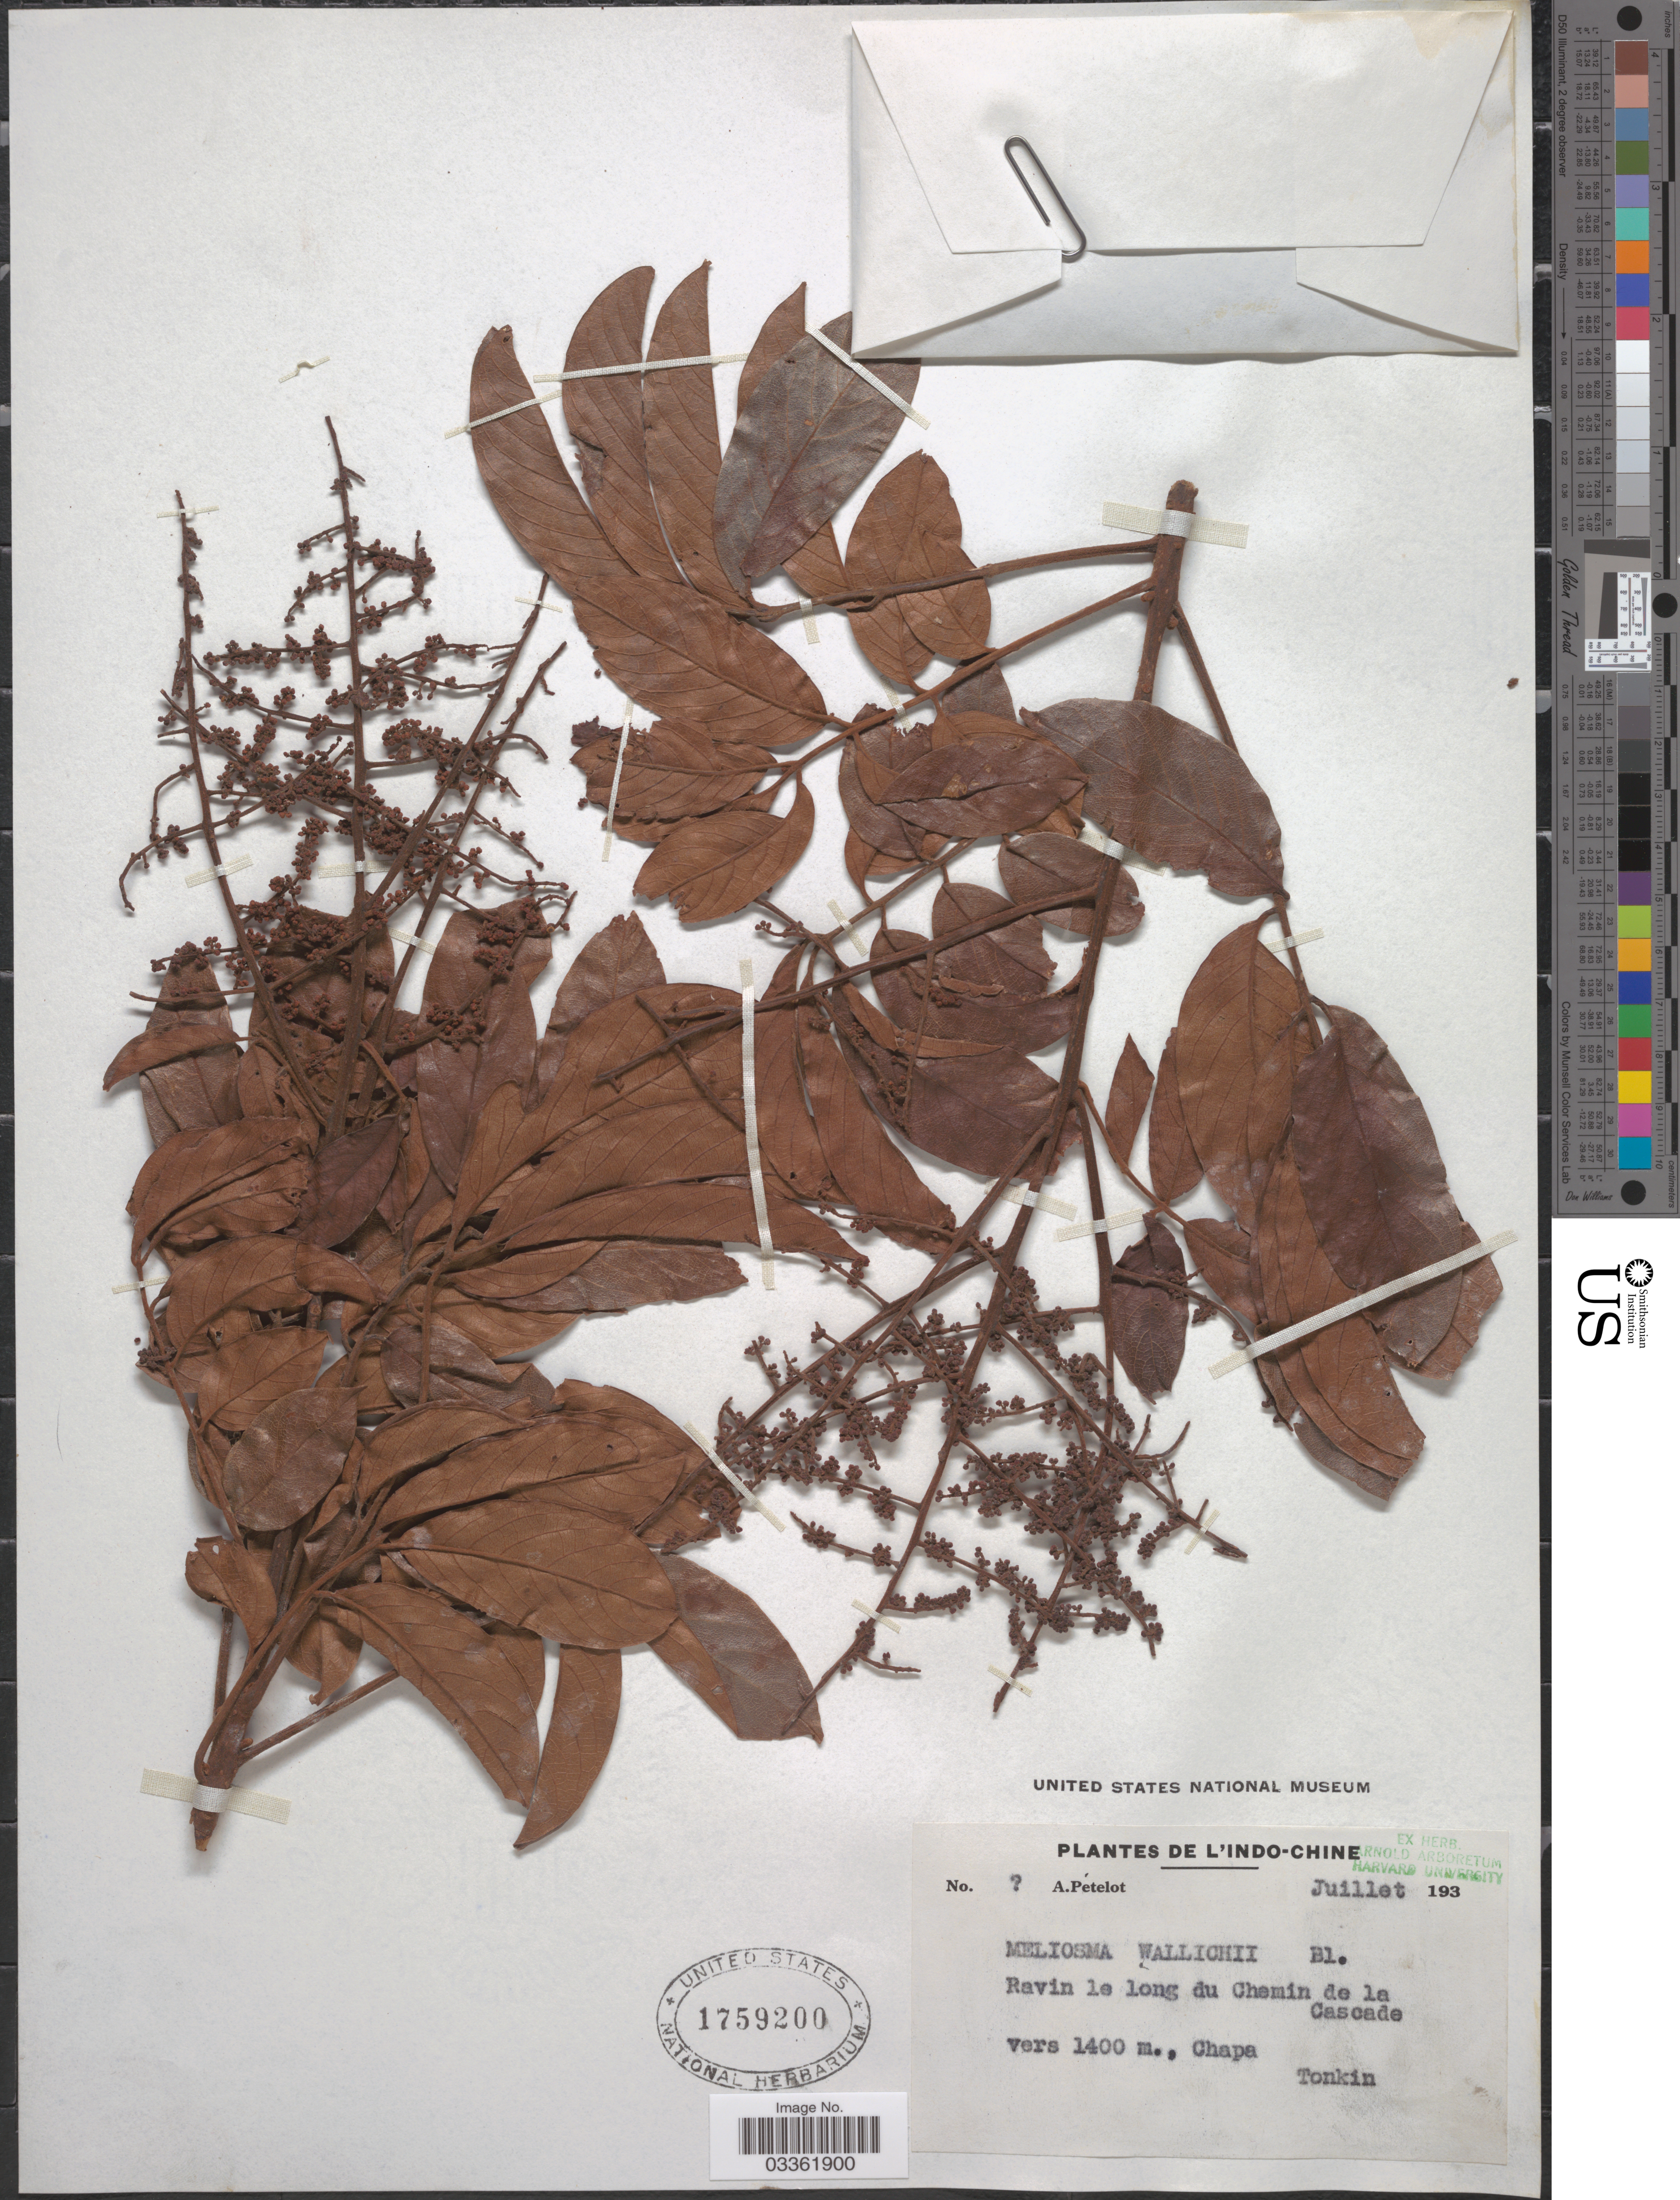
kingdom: Plantae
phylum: Tracheophyta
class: Magnoliopsida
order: Proteales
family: Sabiaceae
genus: Meliosma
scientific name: Meliosma wallichii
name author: Planch. ex Hook. f.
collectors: A. Petelot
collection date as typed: Juillet 193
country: Vietnam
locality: L'Indo-Chine, Ravin le long du Chemin de la Cascade. Chapa, Tonkin.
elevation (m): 1400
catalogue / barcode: US 1759200